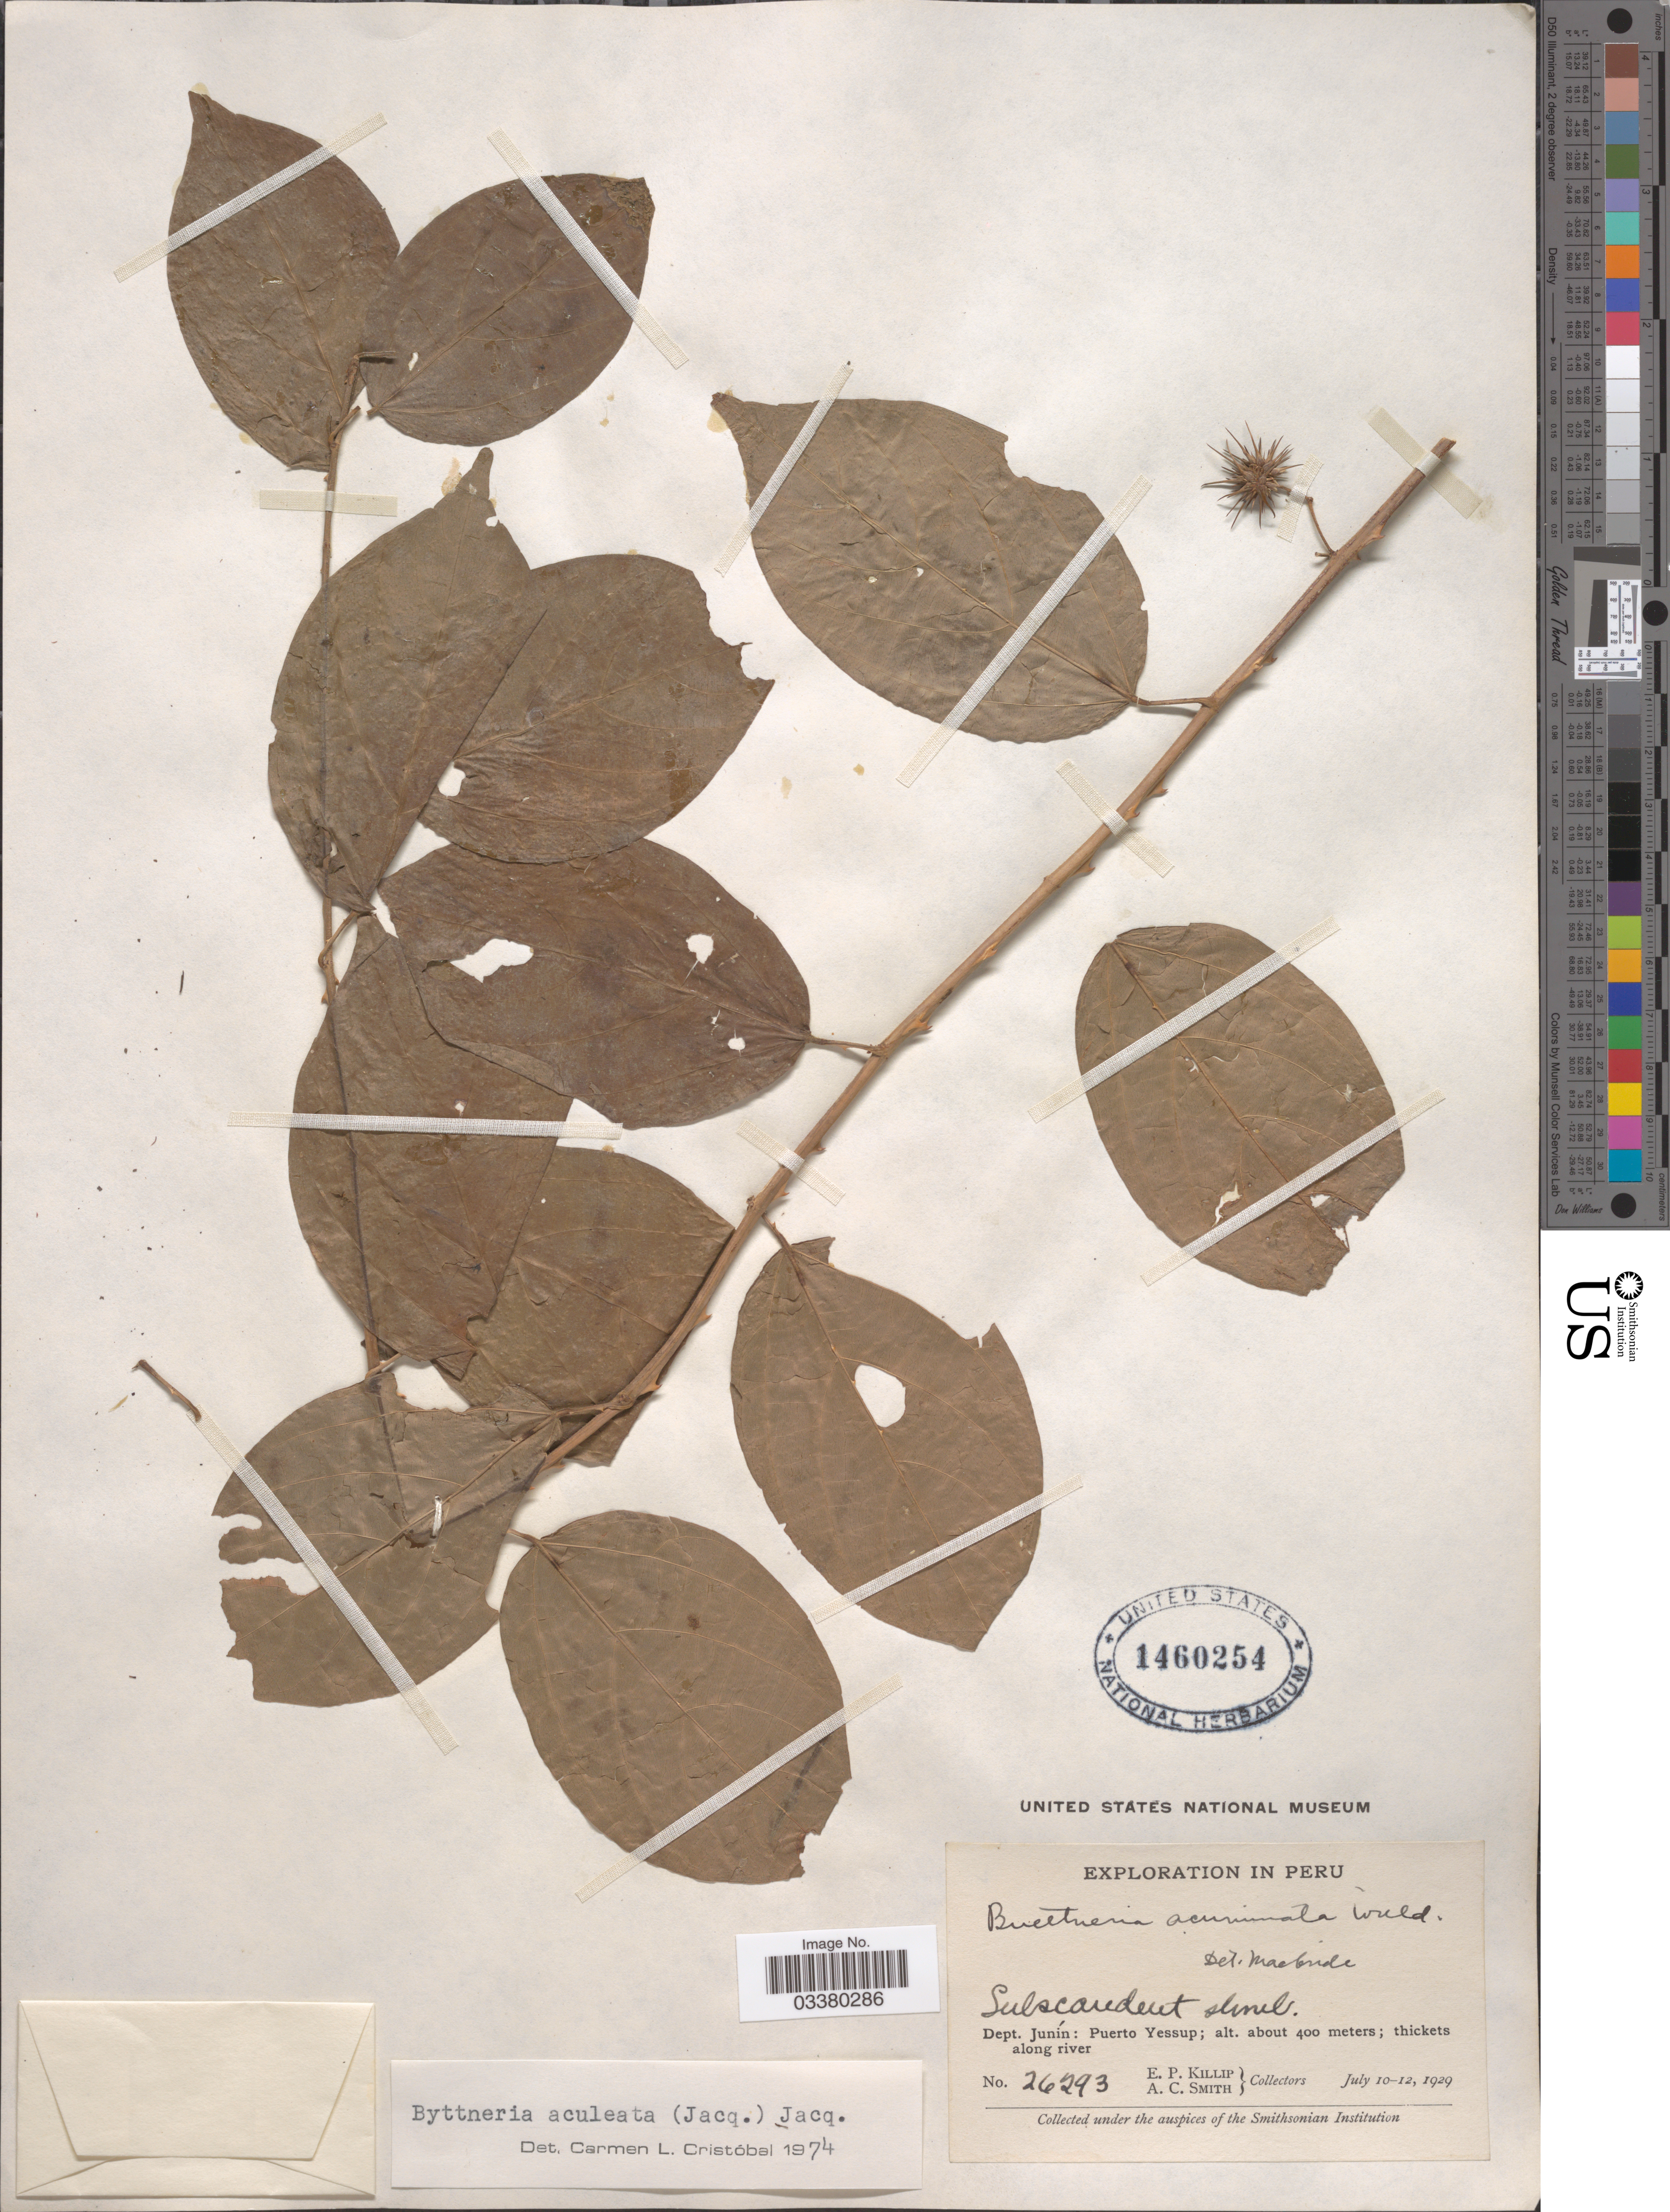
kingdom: Plantae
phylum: Tracheophyta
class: Magnoliopsida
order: Malvales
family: Malvaceae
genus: Byttneria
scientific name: Byttneria aculeata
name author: (Jacq.) Jacq.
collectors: E. P. Killip & A. C. Smith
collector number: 26293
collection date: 1929-07-10/1929-07-12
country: Peru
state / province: Junín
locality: Dept. Junín: Puerto Yessup.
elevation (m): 400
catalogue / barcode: US 1460254